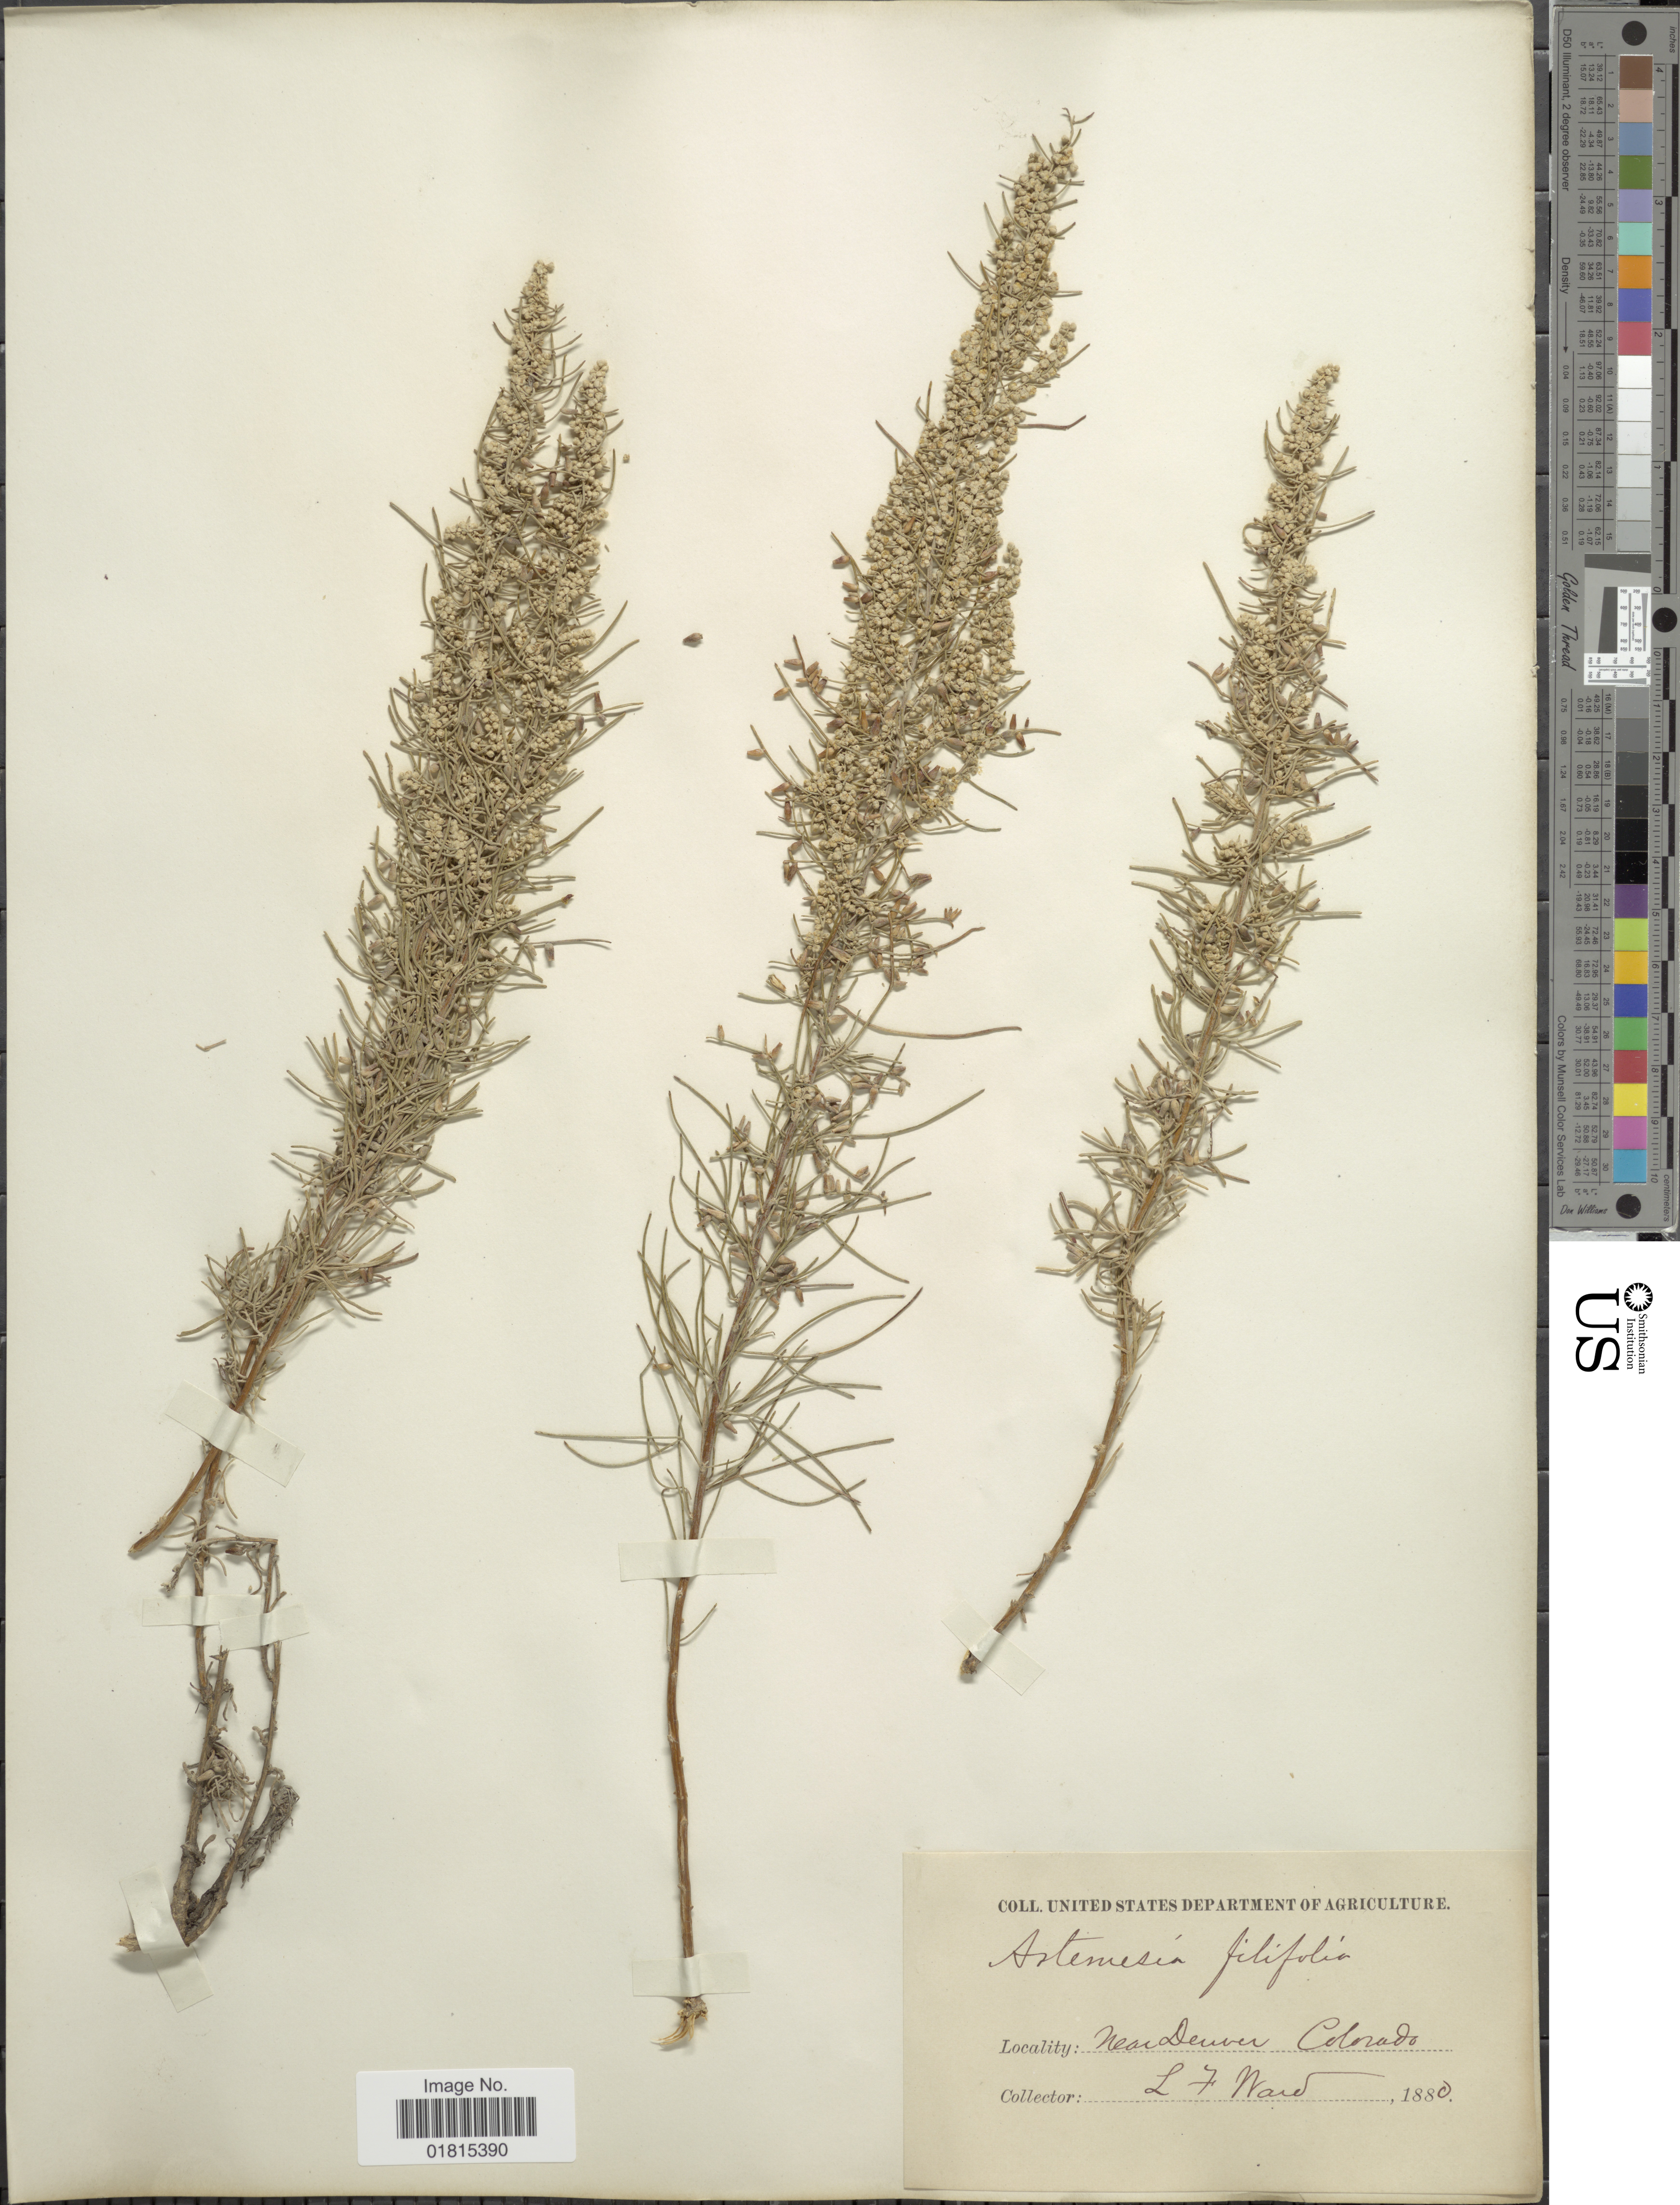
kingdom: Plantae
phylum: Tracheophyta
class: Magnoliopsida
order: Asterales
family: Asteraceae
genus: Artemisia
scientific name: Artemisia filifolia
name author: Torr.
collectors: L. Ward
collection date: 1880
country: United States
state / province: Colorado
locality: Near Denver, Colorado